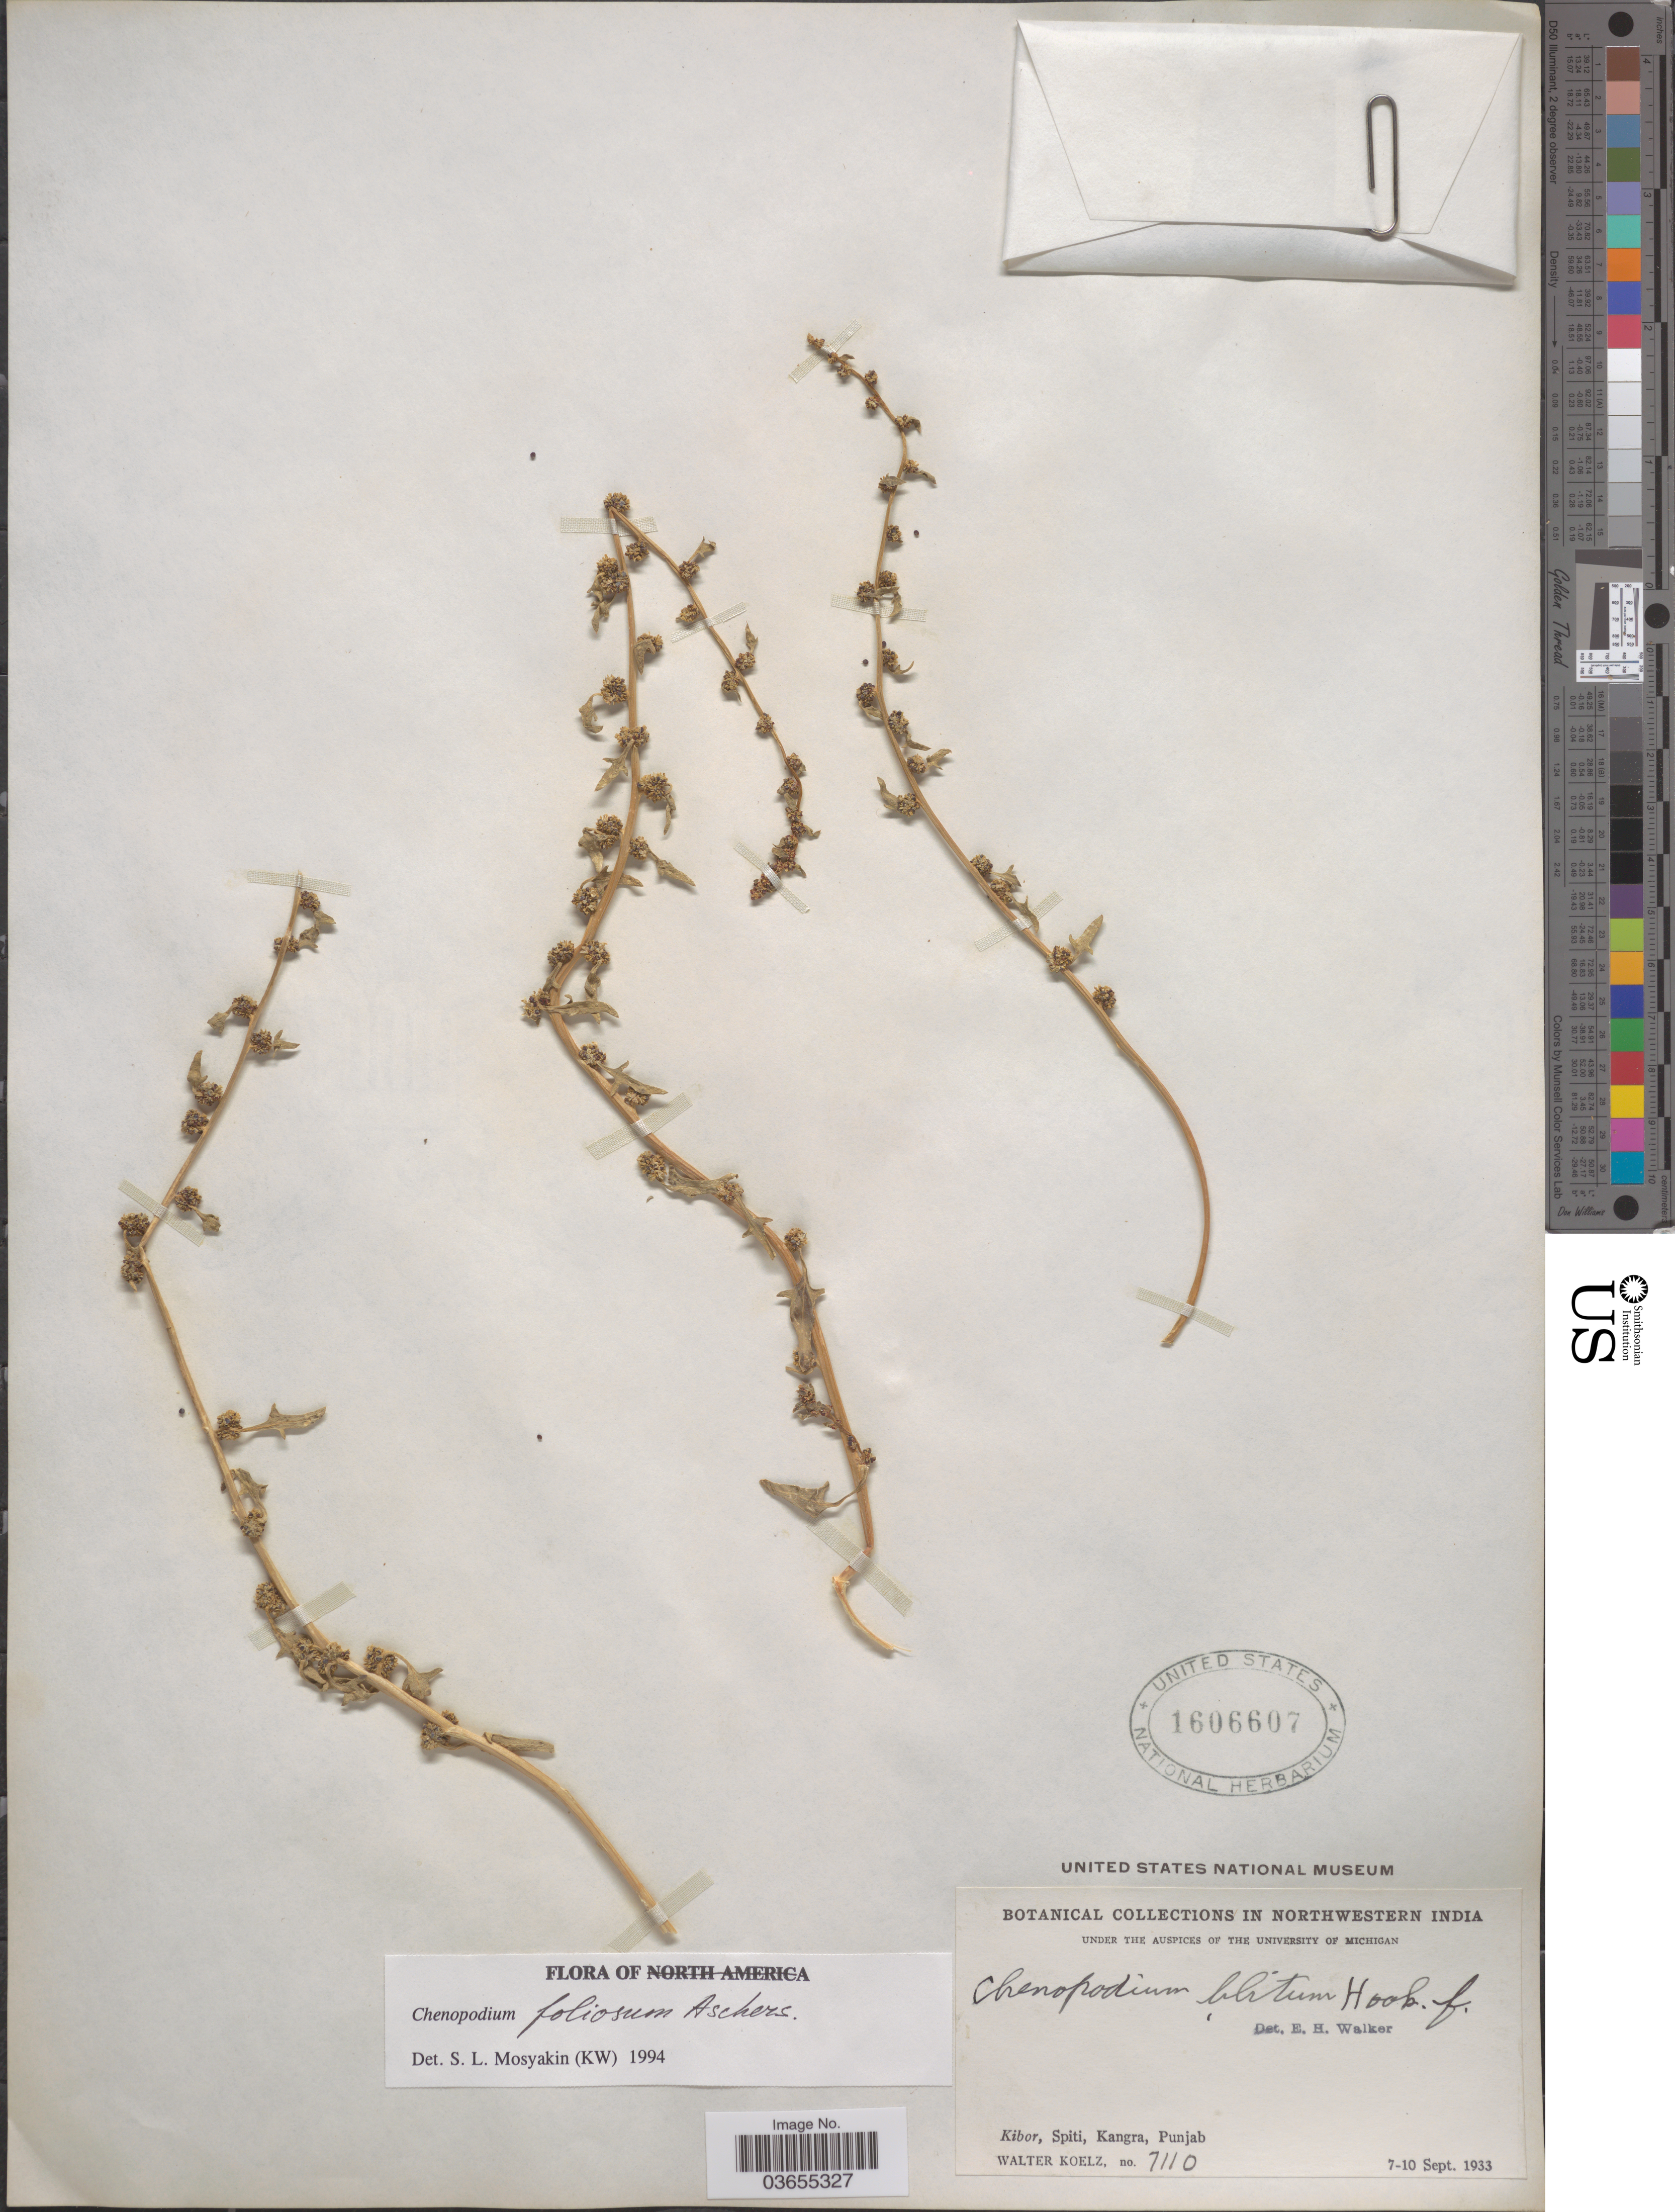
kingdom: Plantae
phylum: Tracheophyta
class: Magnoliopsida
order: Caryophyllales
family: Amaranthaceae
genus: Chenopodium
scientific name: Chenopodium foliosum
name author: Asch.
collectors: W. N. Koelz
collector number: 7110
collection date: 1933-09-07/1933-09-10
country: India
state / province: Punjab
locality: Northwestern India. Kibor, Spiti, Kangra.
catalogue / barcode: US 1606607